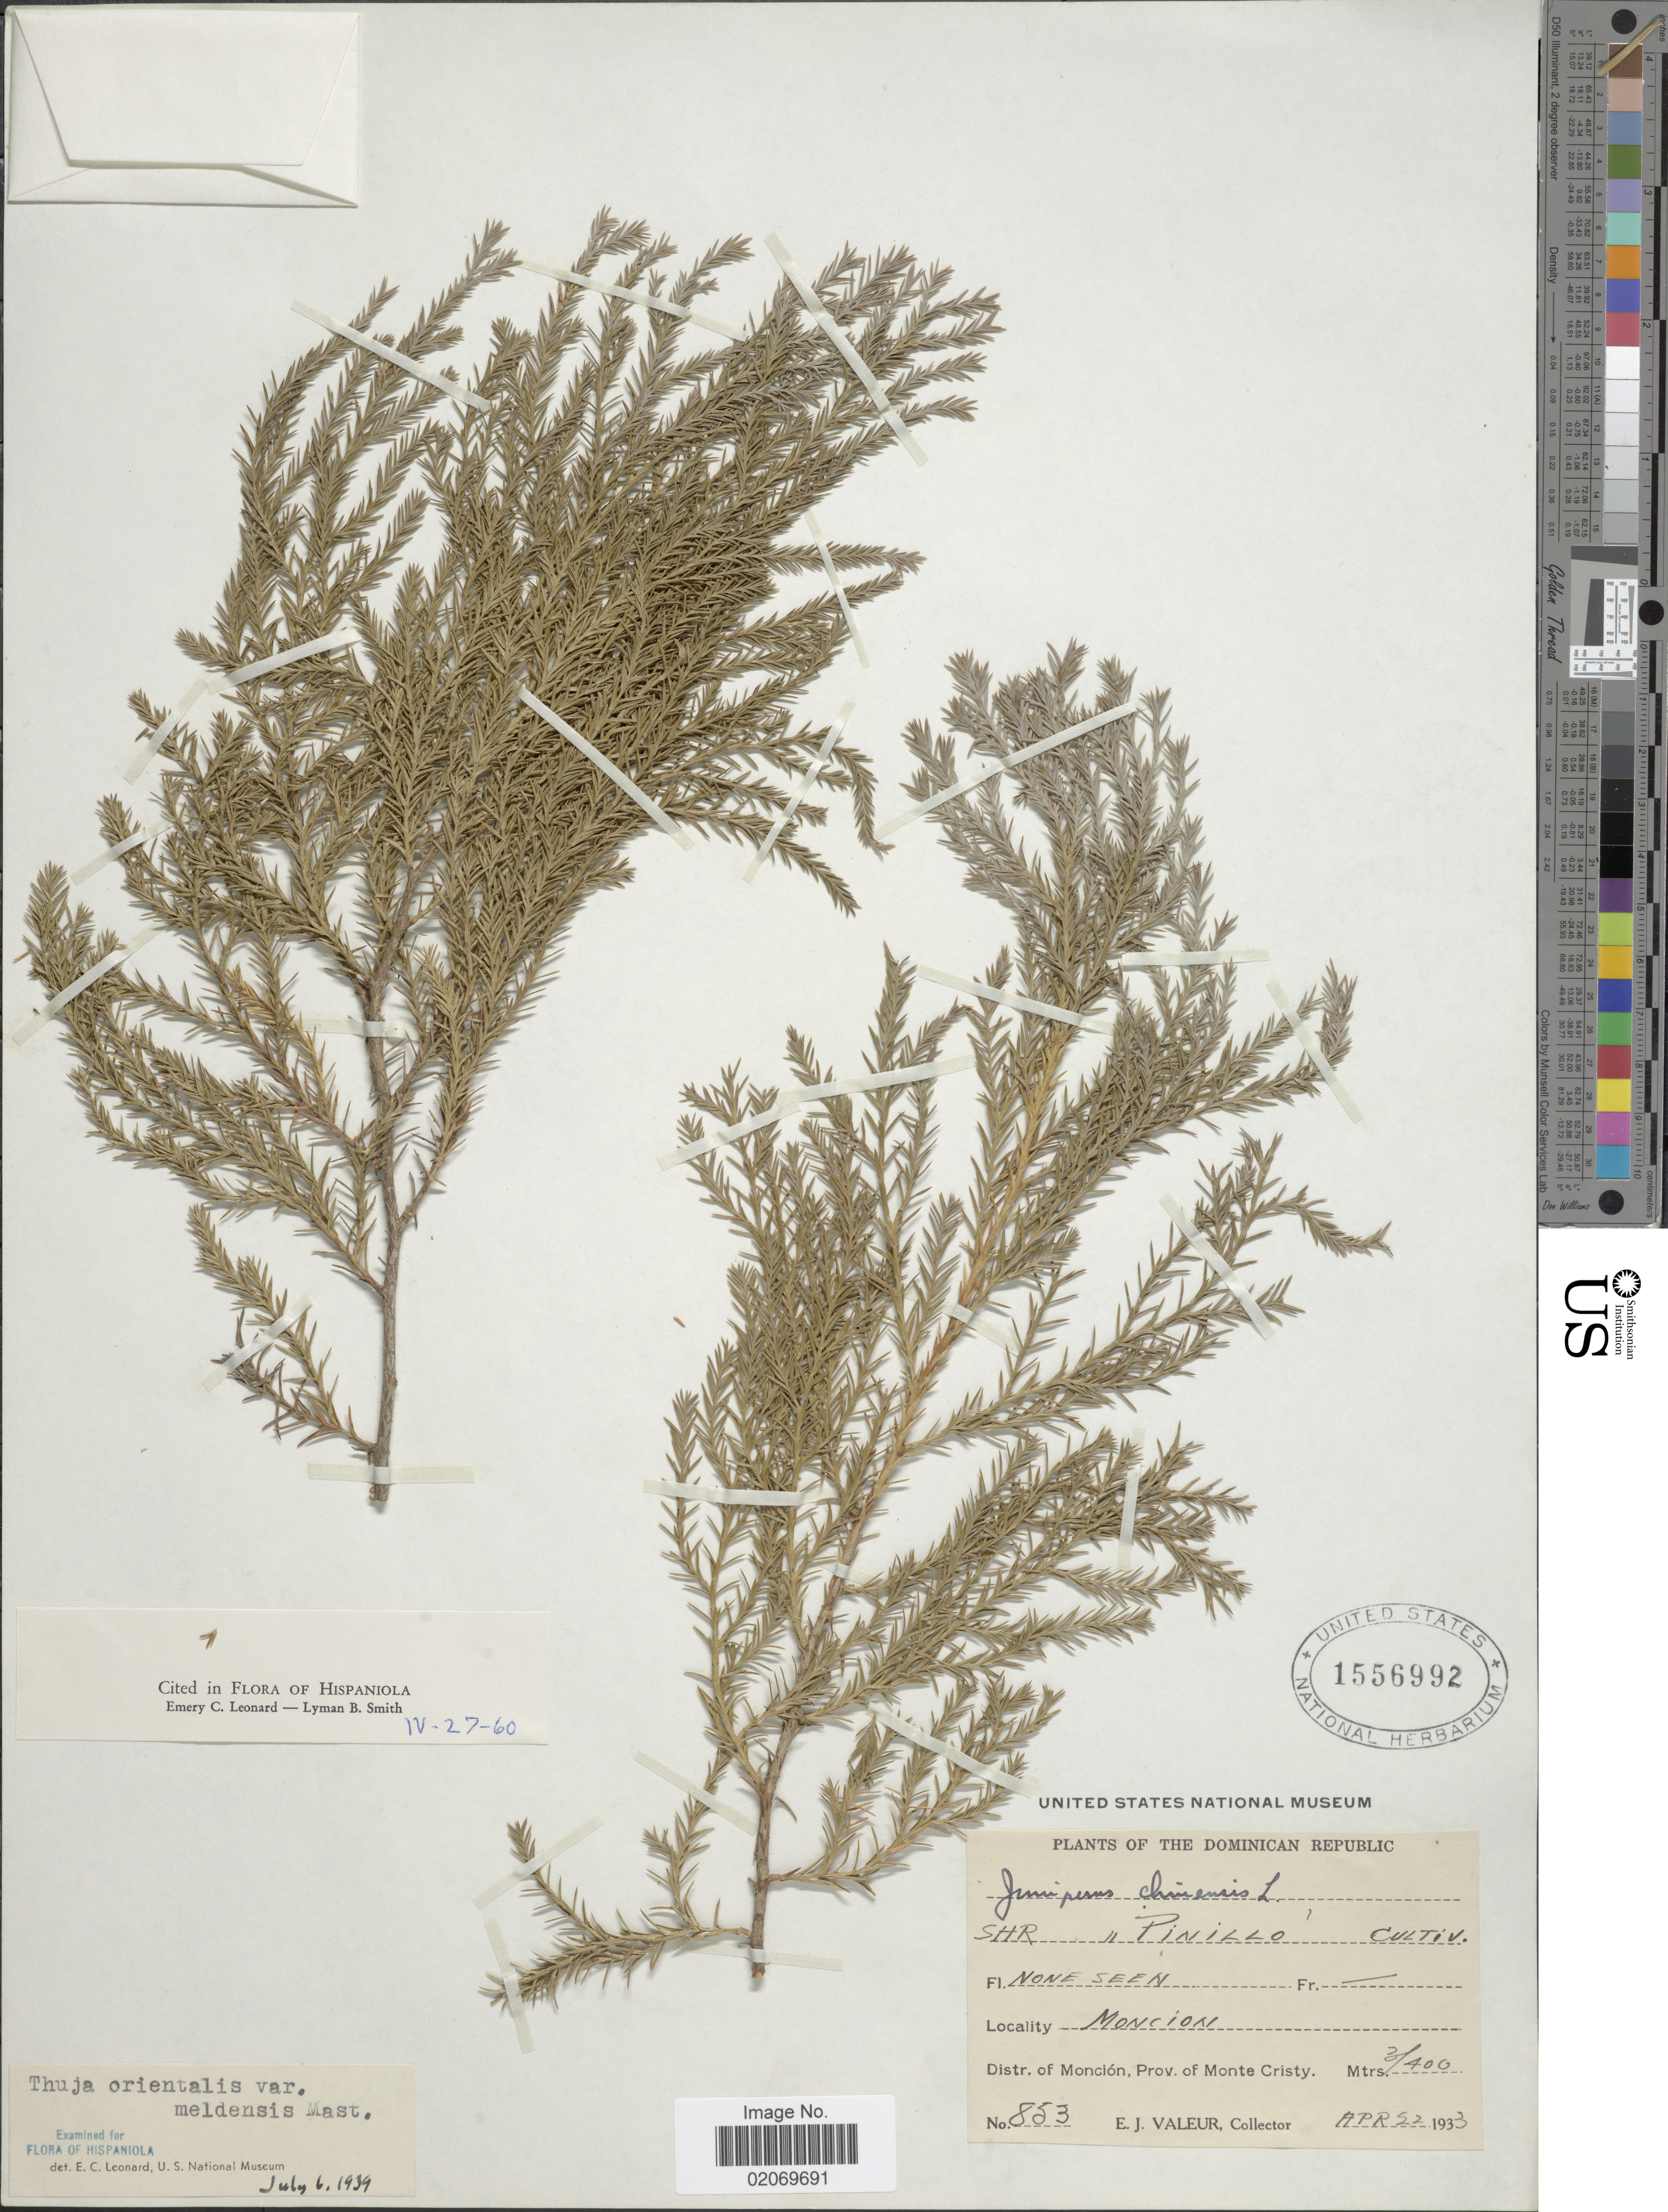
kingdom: Plantae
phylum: Tracheophyta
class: Pinopsida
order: Pinales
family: Cupressaceae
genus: Thuja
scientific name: Thuja orientalis var. meldensis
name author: Mast.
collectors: E. Valeur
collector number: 853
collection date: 1933-04-22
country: Dominican Republic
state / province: Monte Cristi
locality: Moncion, Distr. of Monción, Prov. of Monte Cristy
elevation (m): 300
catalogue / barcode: US 1556992